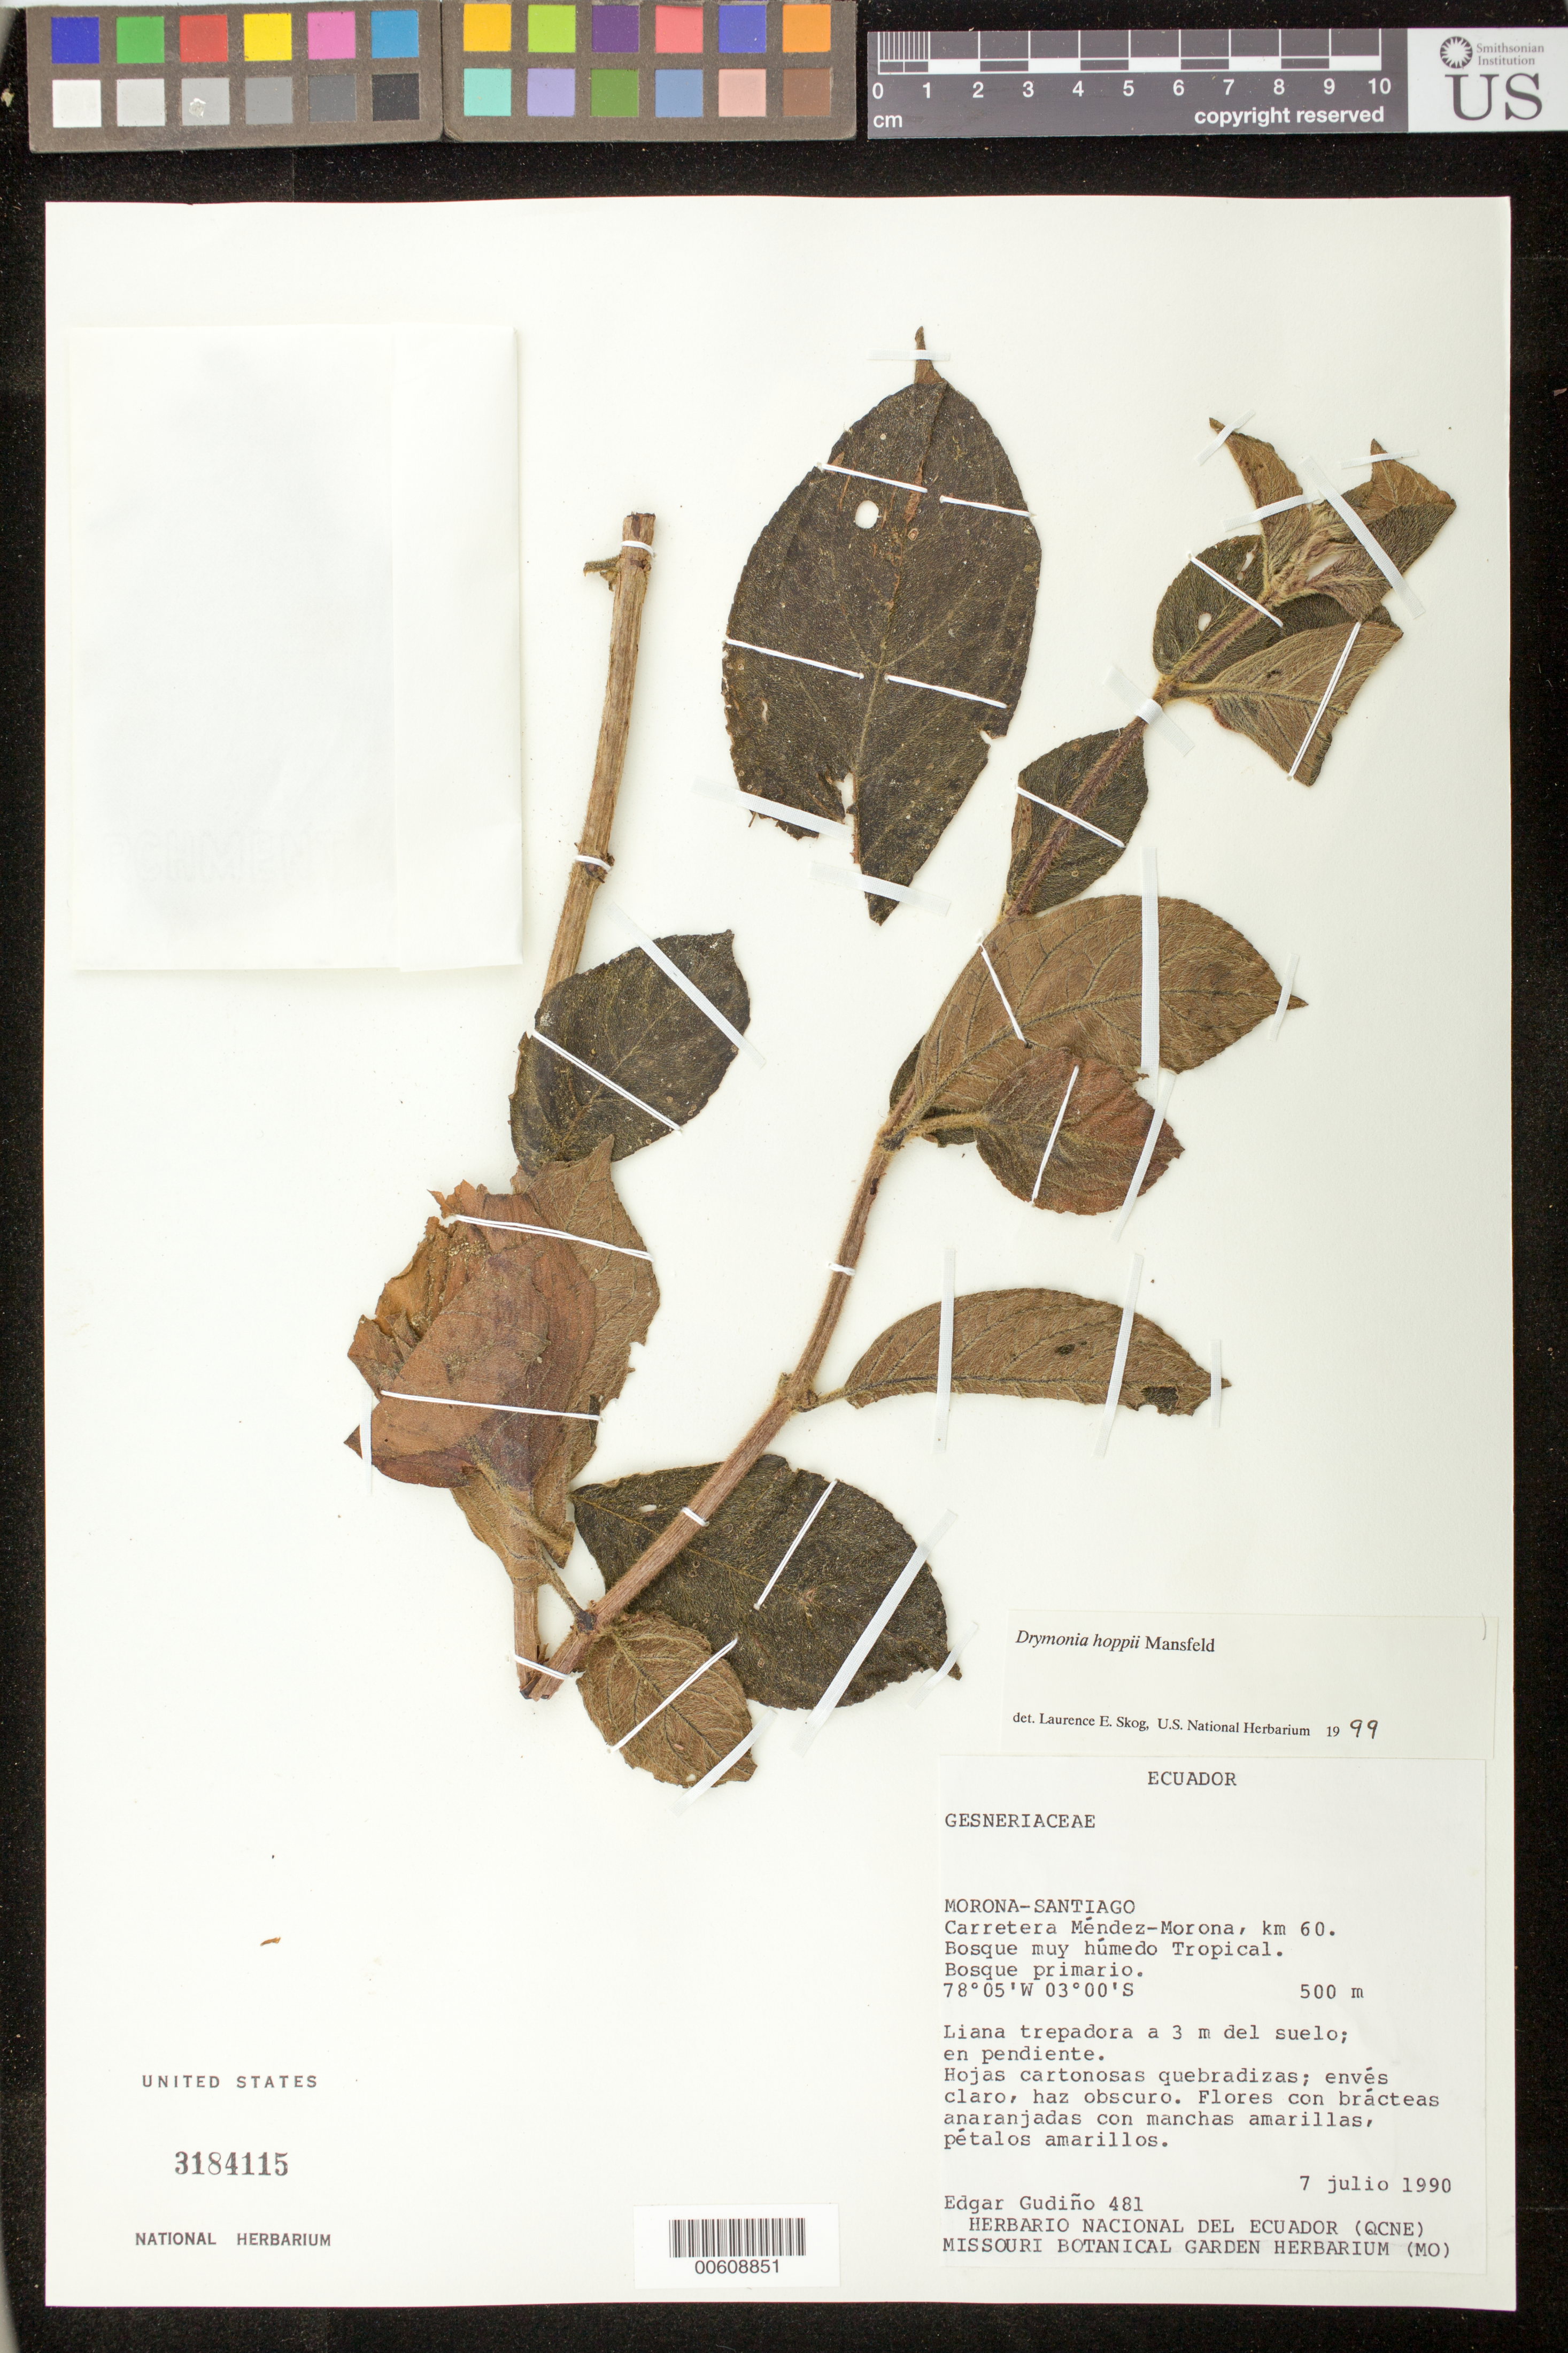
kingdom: Plantae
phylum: Tracheophyta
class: Magnoliopsida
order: Lamiales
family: Gesneriaceae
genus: Drymonia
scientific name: Drymonia hoppii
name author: (Mansf.) Wiehler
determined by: Skog, Laurence E.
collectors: E. Gudiño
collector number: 481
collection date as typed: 07 Jul 1990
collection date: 1990-07-07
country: Ecuador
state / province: Morona-Santiago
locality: Carretera Méndez - Morona, km 60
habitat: Bosque muy húmedo tropical; bosque primario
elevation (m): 500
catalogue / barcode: US 3184115